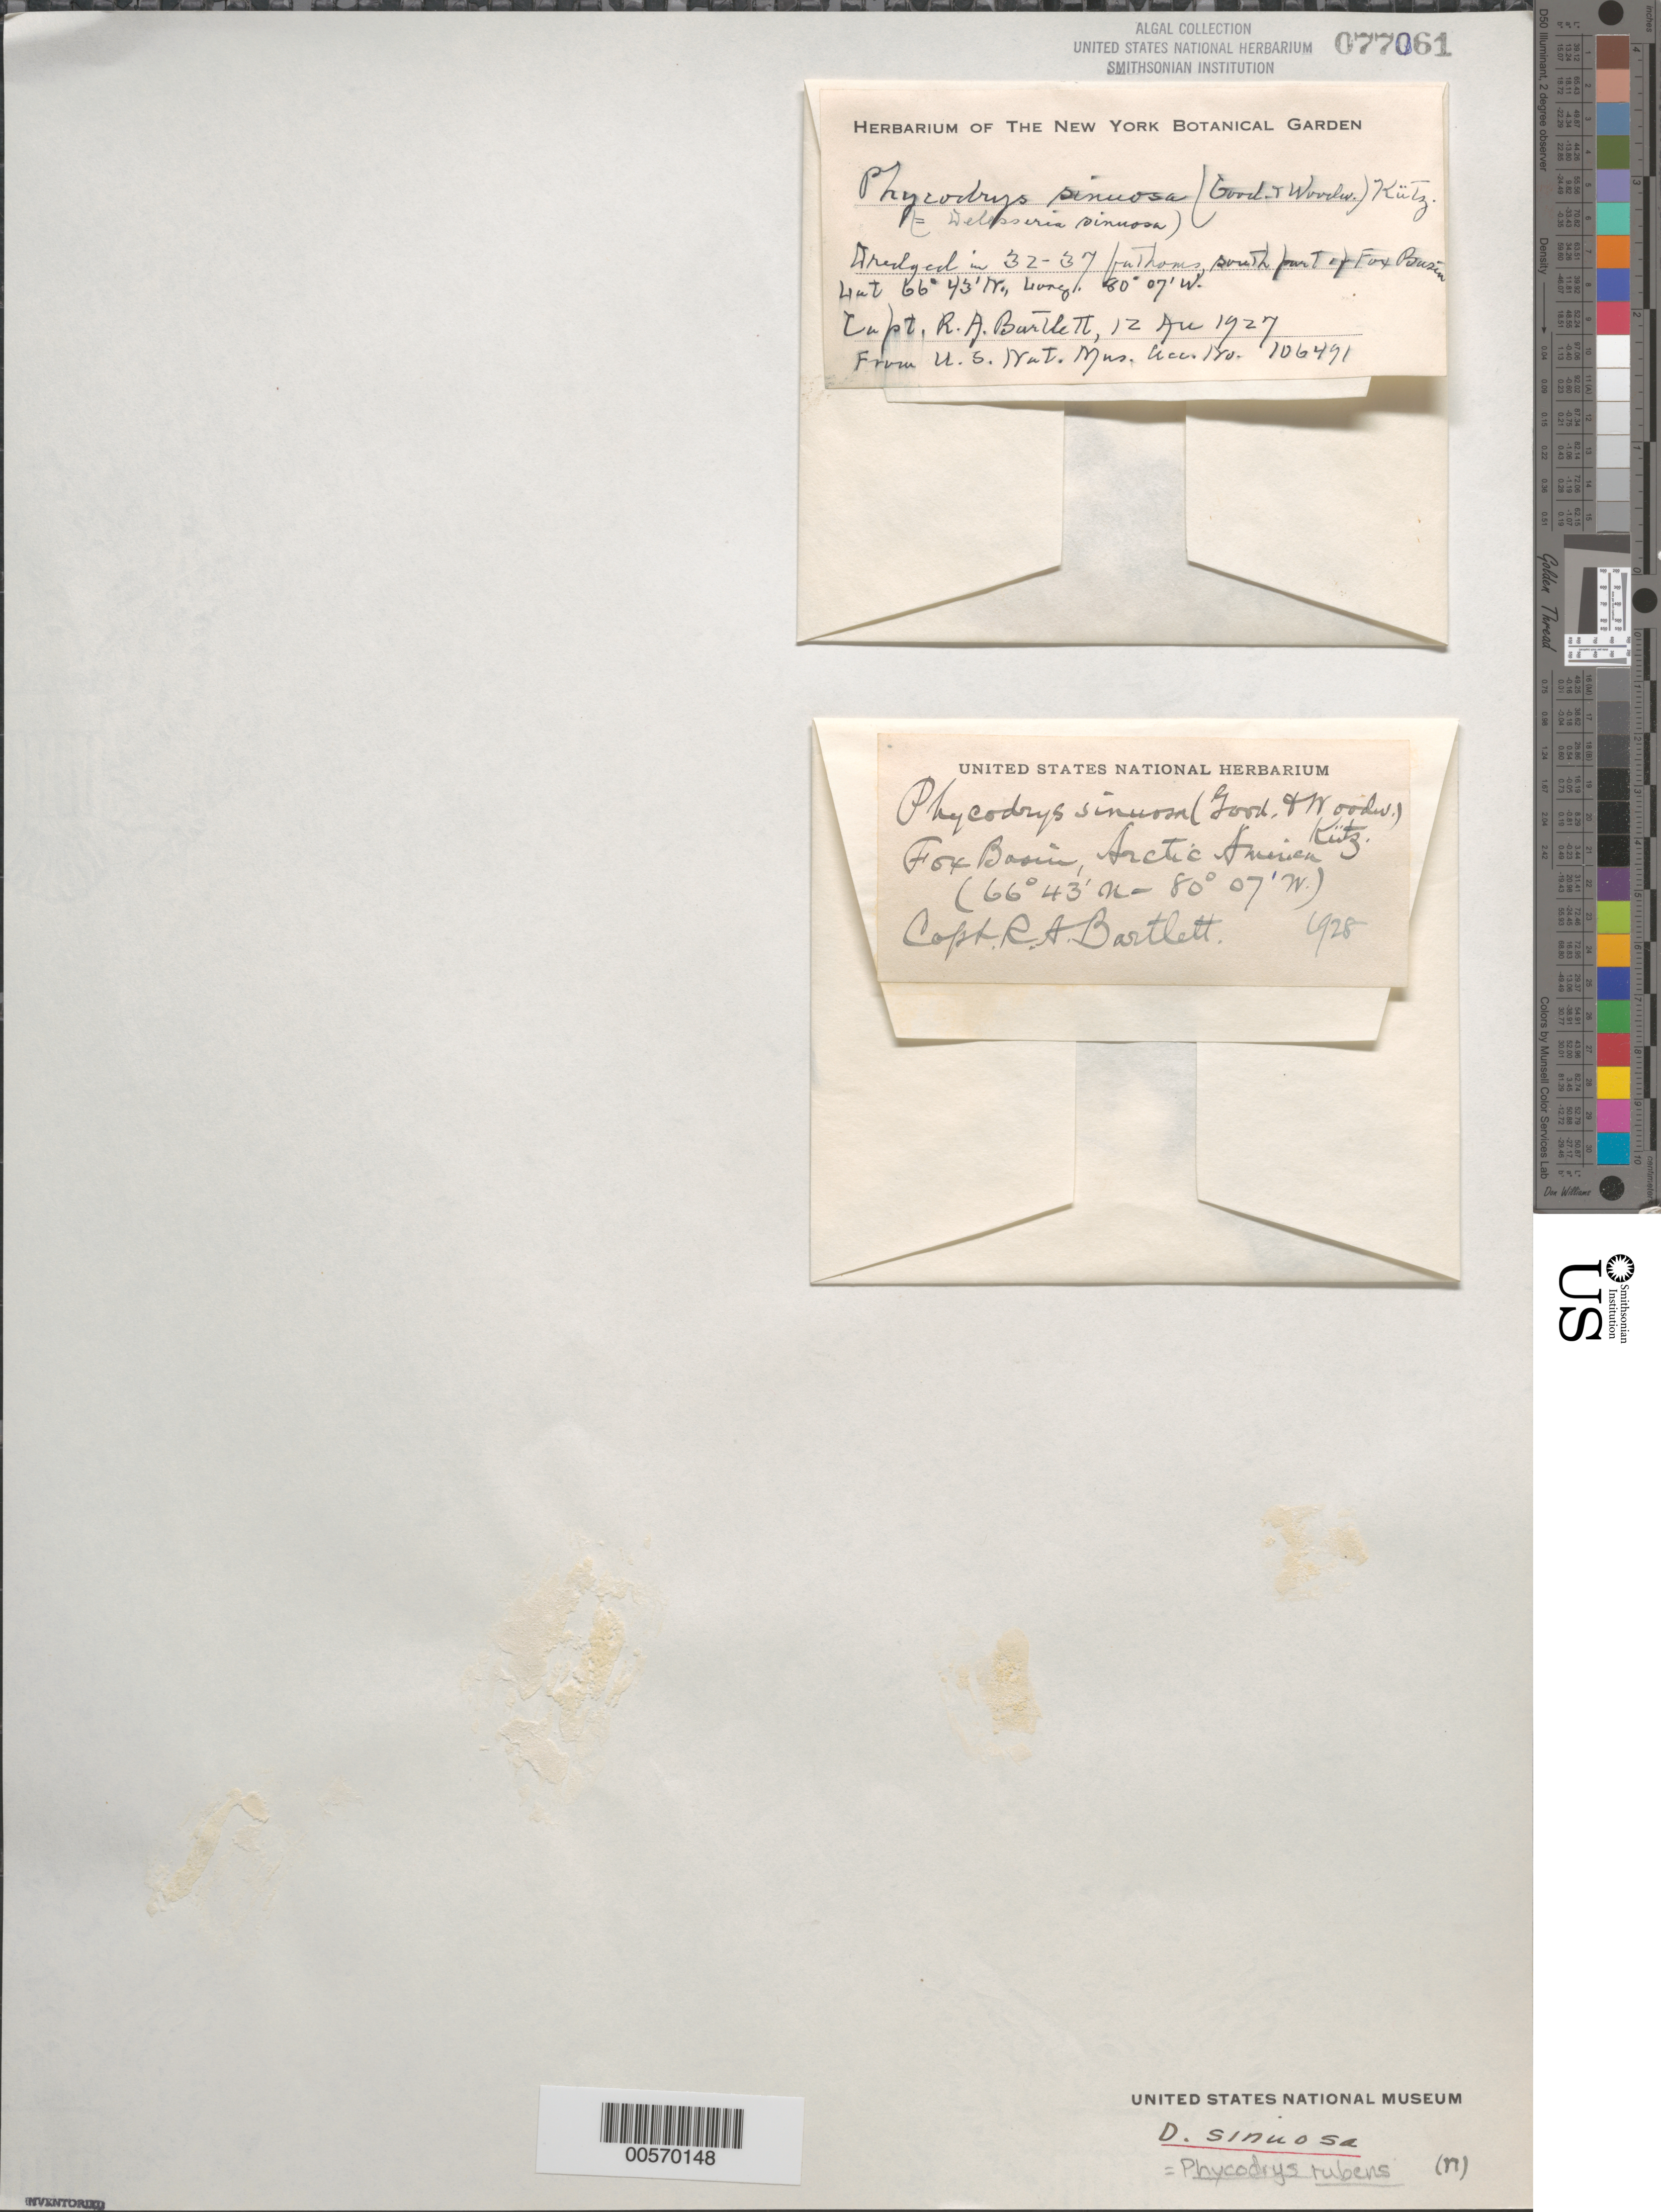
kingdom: Plantae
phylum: Rhodophyta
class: Florideophyceae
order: Ceramiales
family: Delesseriaceae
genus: Phycodrys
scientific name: Phycodrys rubens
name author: (L.) Batters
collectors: R. A. Bartlett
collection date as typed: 12 Aug 1927 AND -- --- 1928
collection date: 1927-08-12,1928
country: Canada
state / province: Nunavut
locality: Foxe basin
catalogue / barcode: US 77061